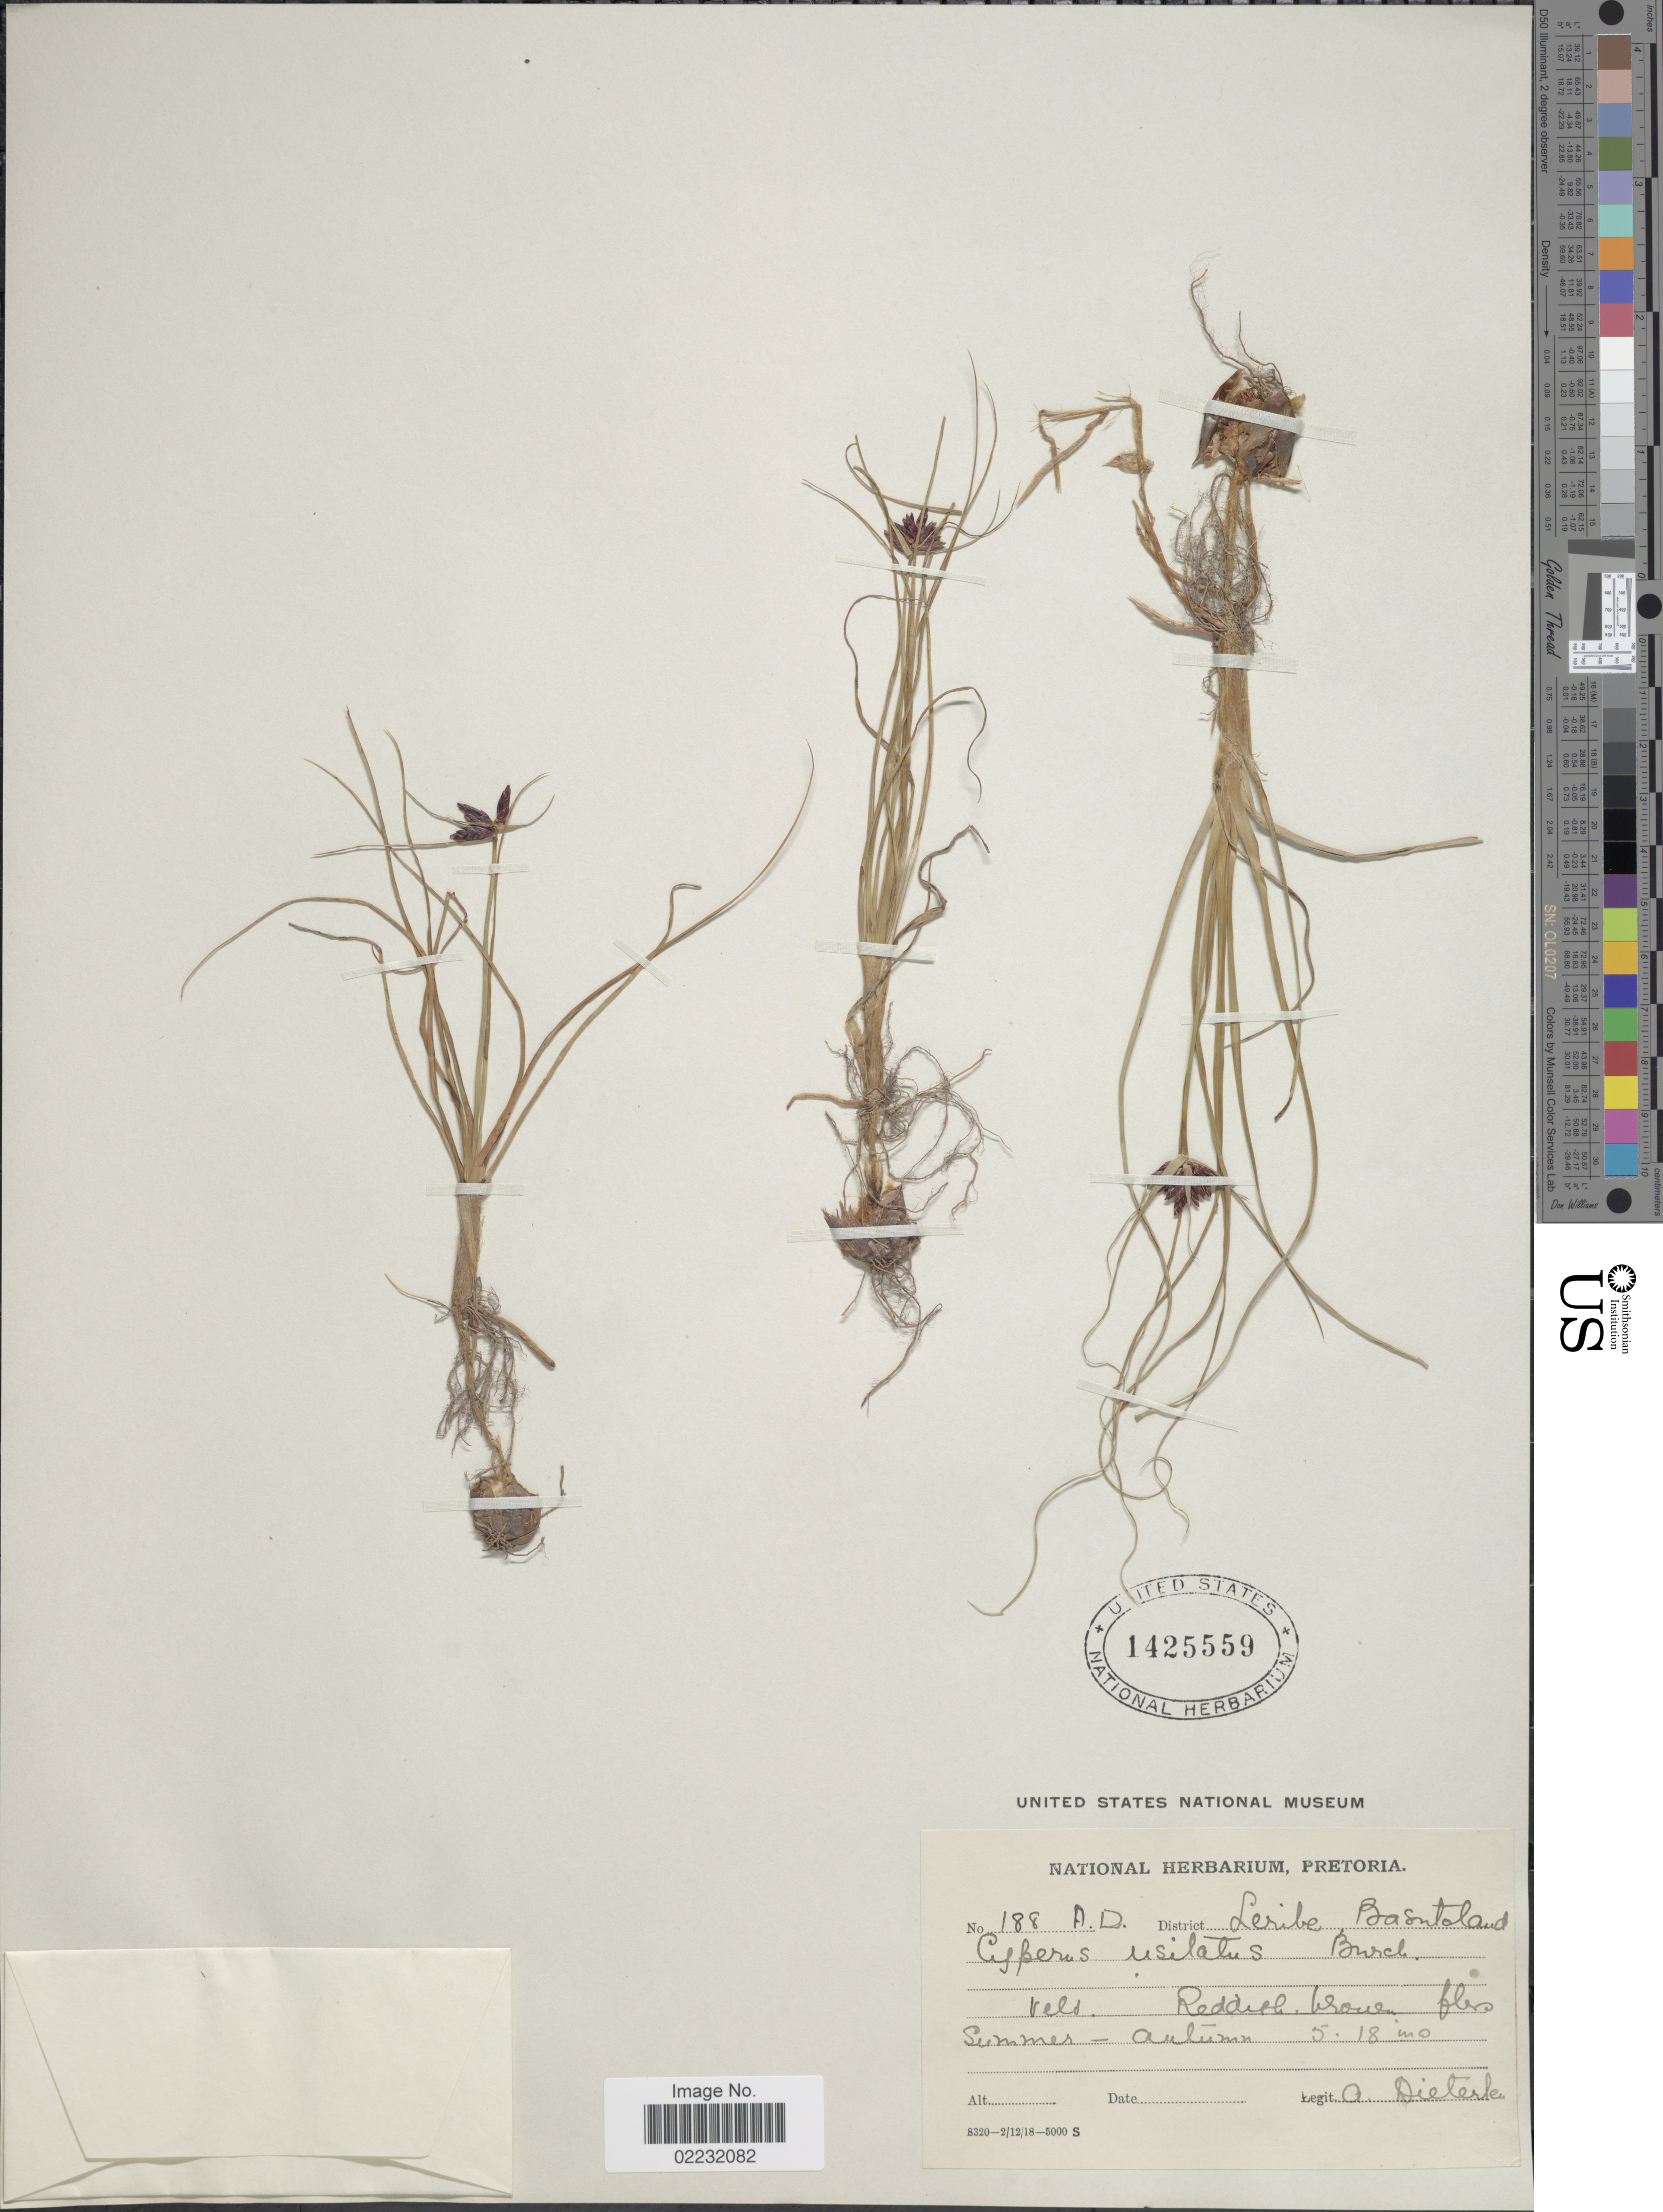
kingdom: Plantae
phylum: Tracheophyta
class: Liliopsida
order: Poales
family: Cyperaceae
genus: Cyperus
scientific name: Cyperus usitatus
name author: Burch.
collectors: O. Dieterle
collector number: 188A.D.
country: Lesotho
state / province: Leribe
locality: District Leribe, Basutoland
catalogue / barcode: US 1425559